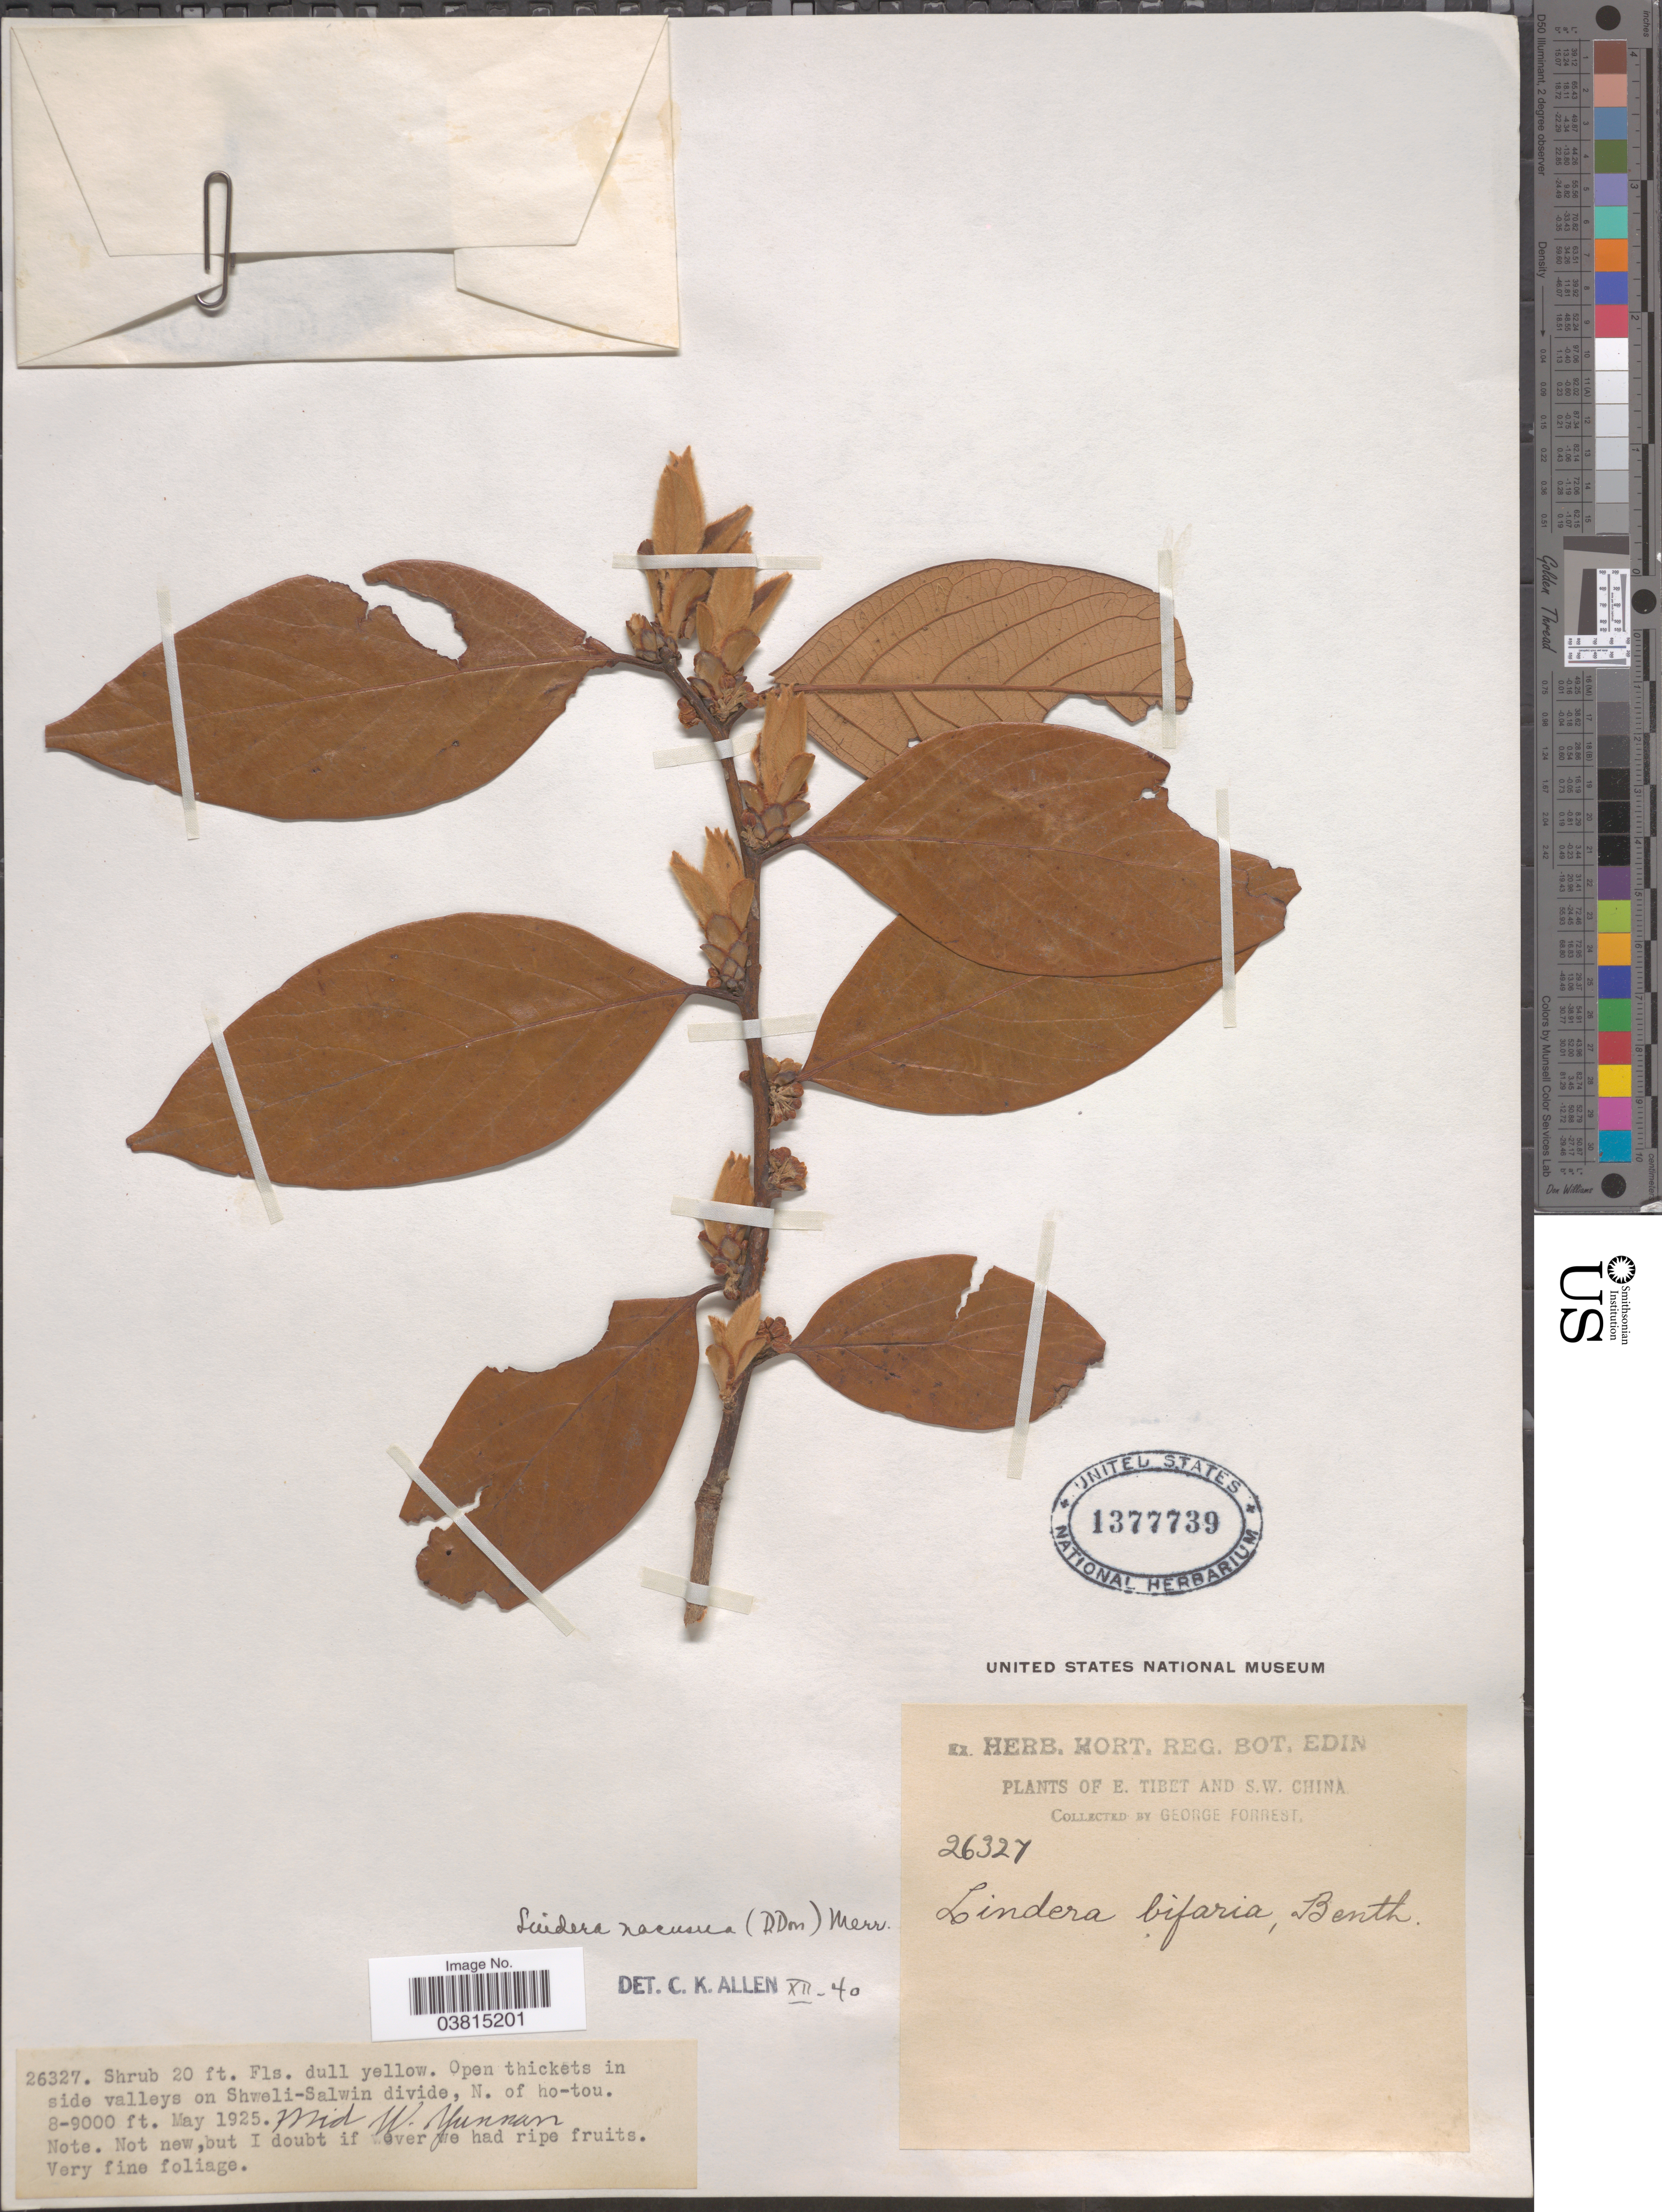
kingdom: Plantae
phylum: Tracheophyta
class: Magnoliopsida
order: Laurales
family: Lauraceae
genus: Lindera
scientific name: Lindera nacusua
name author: (D. Don) Merr.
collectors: G. Forrest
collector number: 26327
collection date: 1925-05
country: China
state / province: Yunnan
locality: S.W. China. Open thickets in side valleys on Shweli-Salwin divide, n. of ho-tou. mid W. Yunnan.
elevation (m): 2438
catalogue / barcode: US 1377739